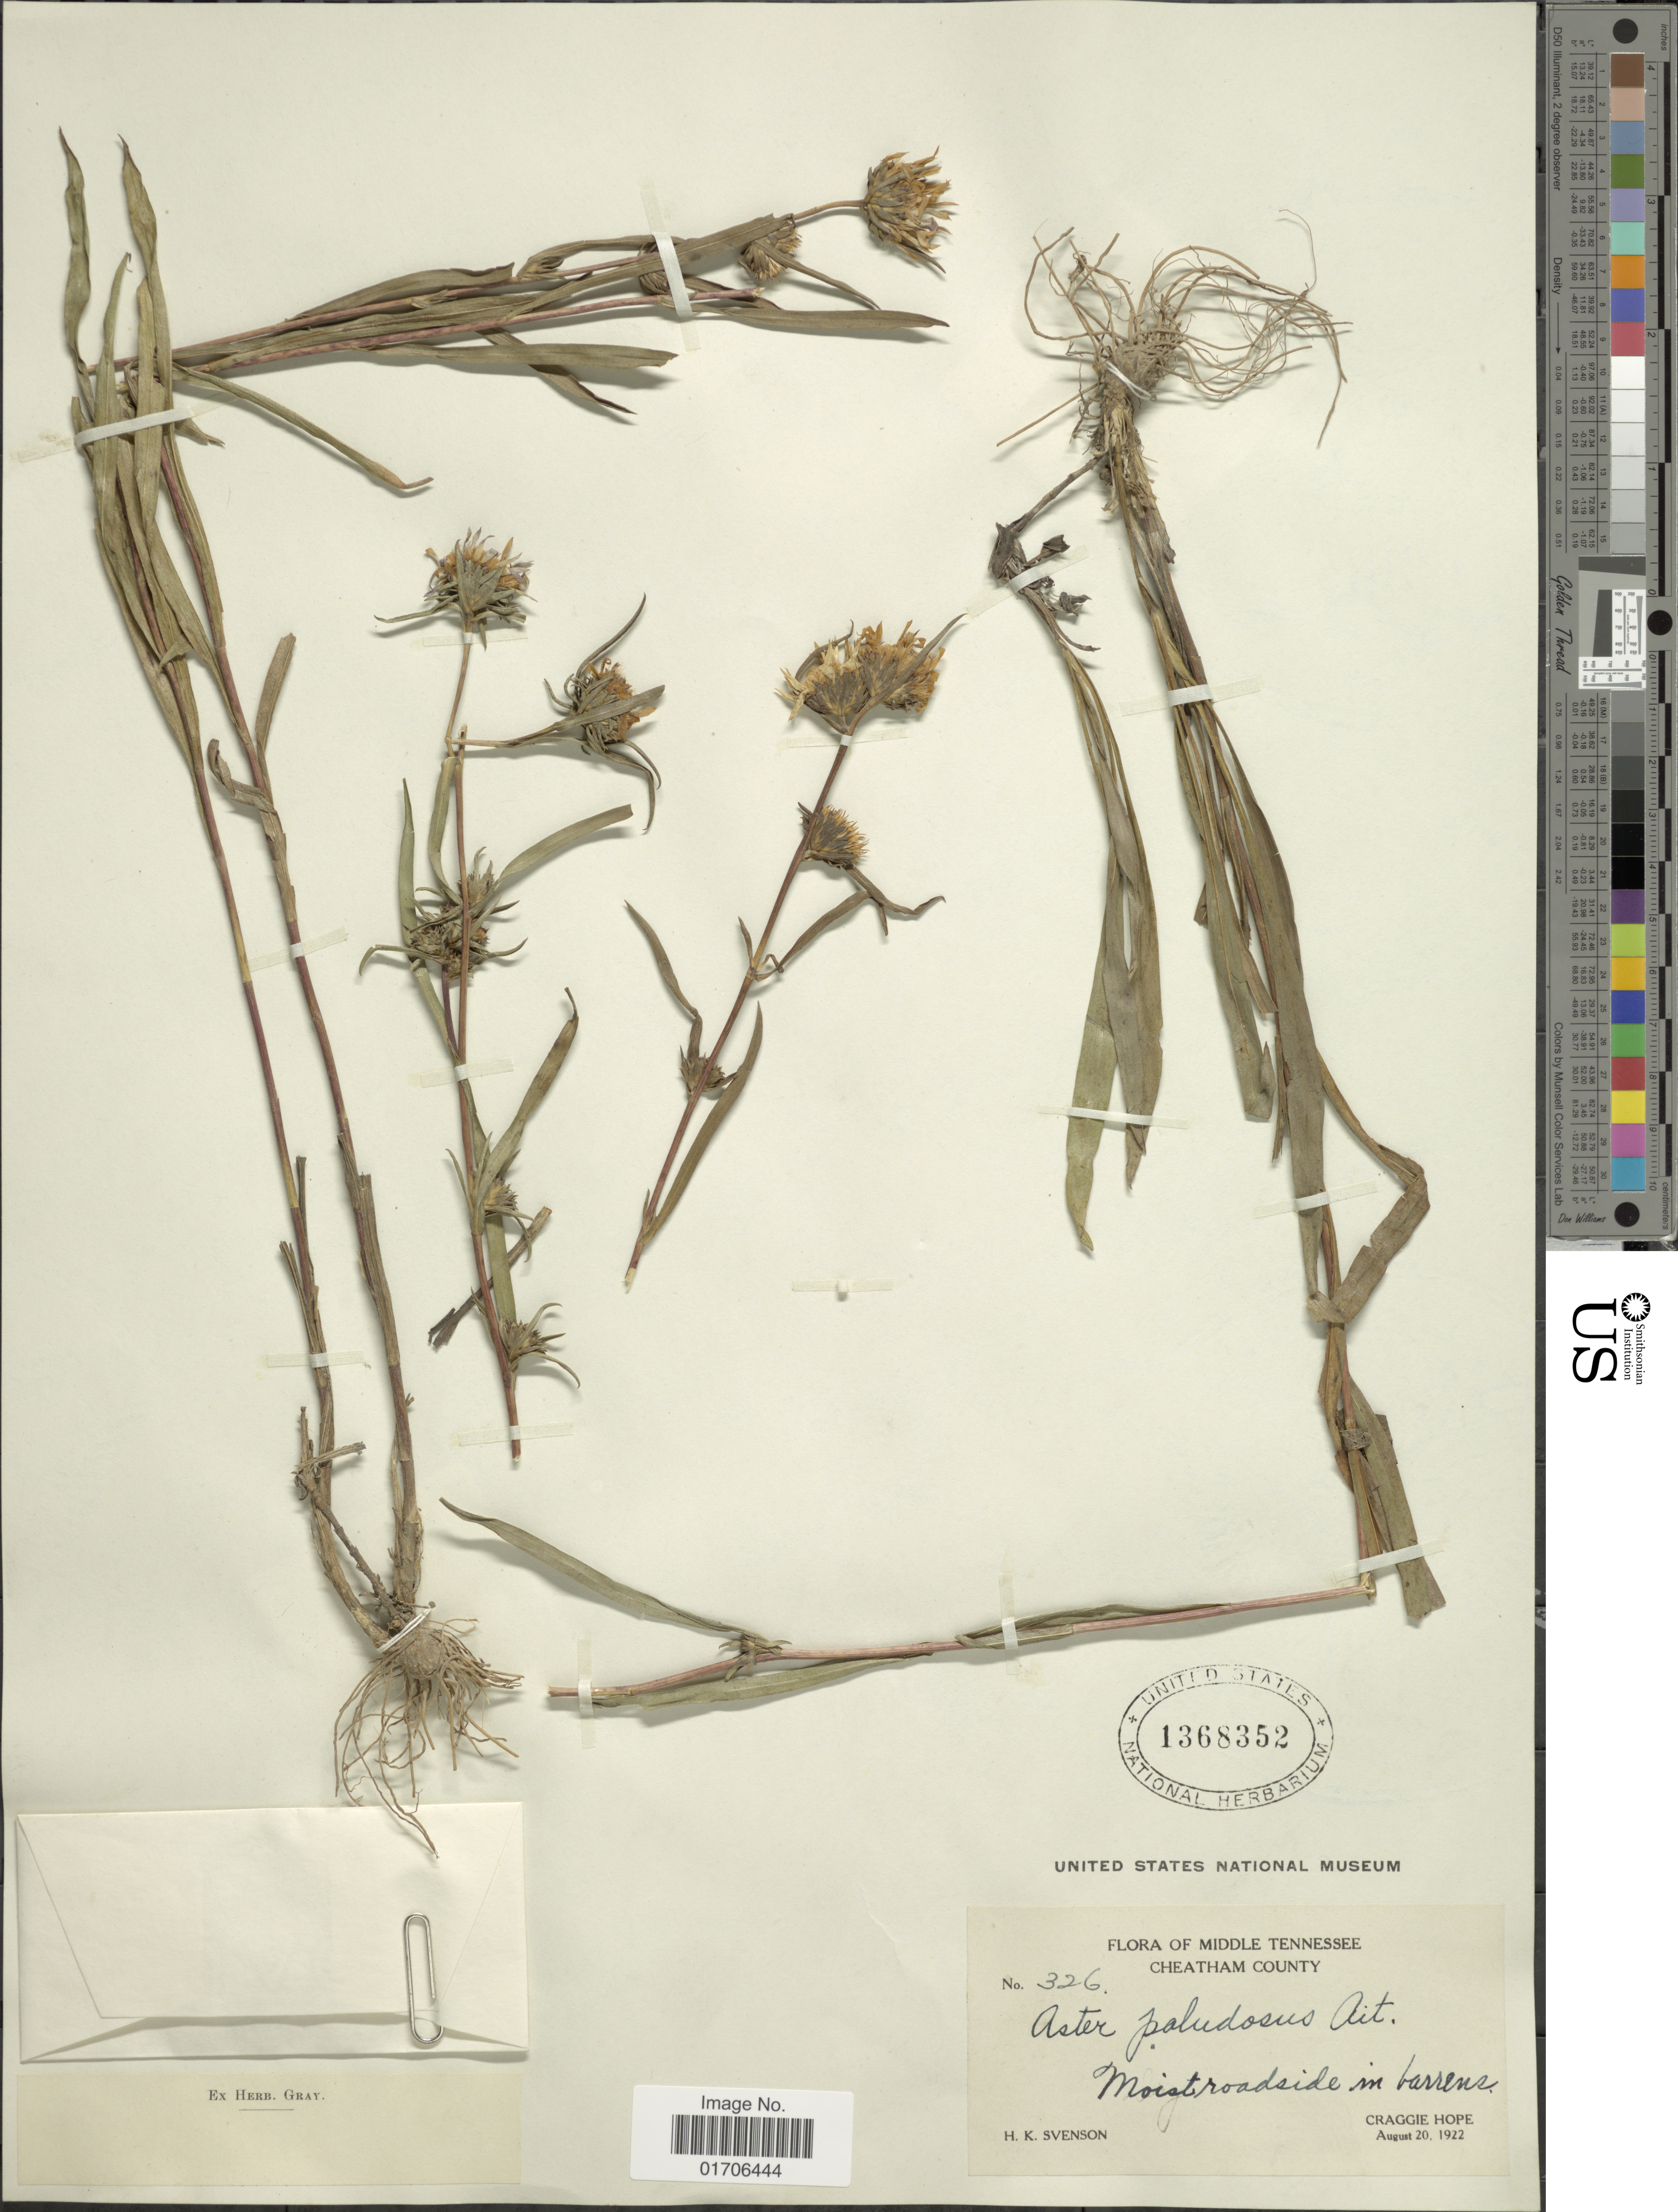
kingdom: Plantae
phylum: Tracheophyta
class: Magnoliopsida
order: Asterales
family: Asteraceae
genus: Eurybia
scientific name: Eurybia hemispherica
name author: G.L. Nesom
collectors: H. K. Svenson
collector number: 326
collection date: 1922-08-20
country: United States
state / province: Tennessee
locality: Middle Tennessee. Cheatham County. Moist roadside in barrens. Craggie Hope.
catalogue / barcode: US 1368352